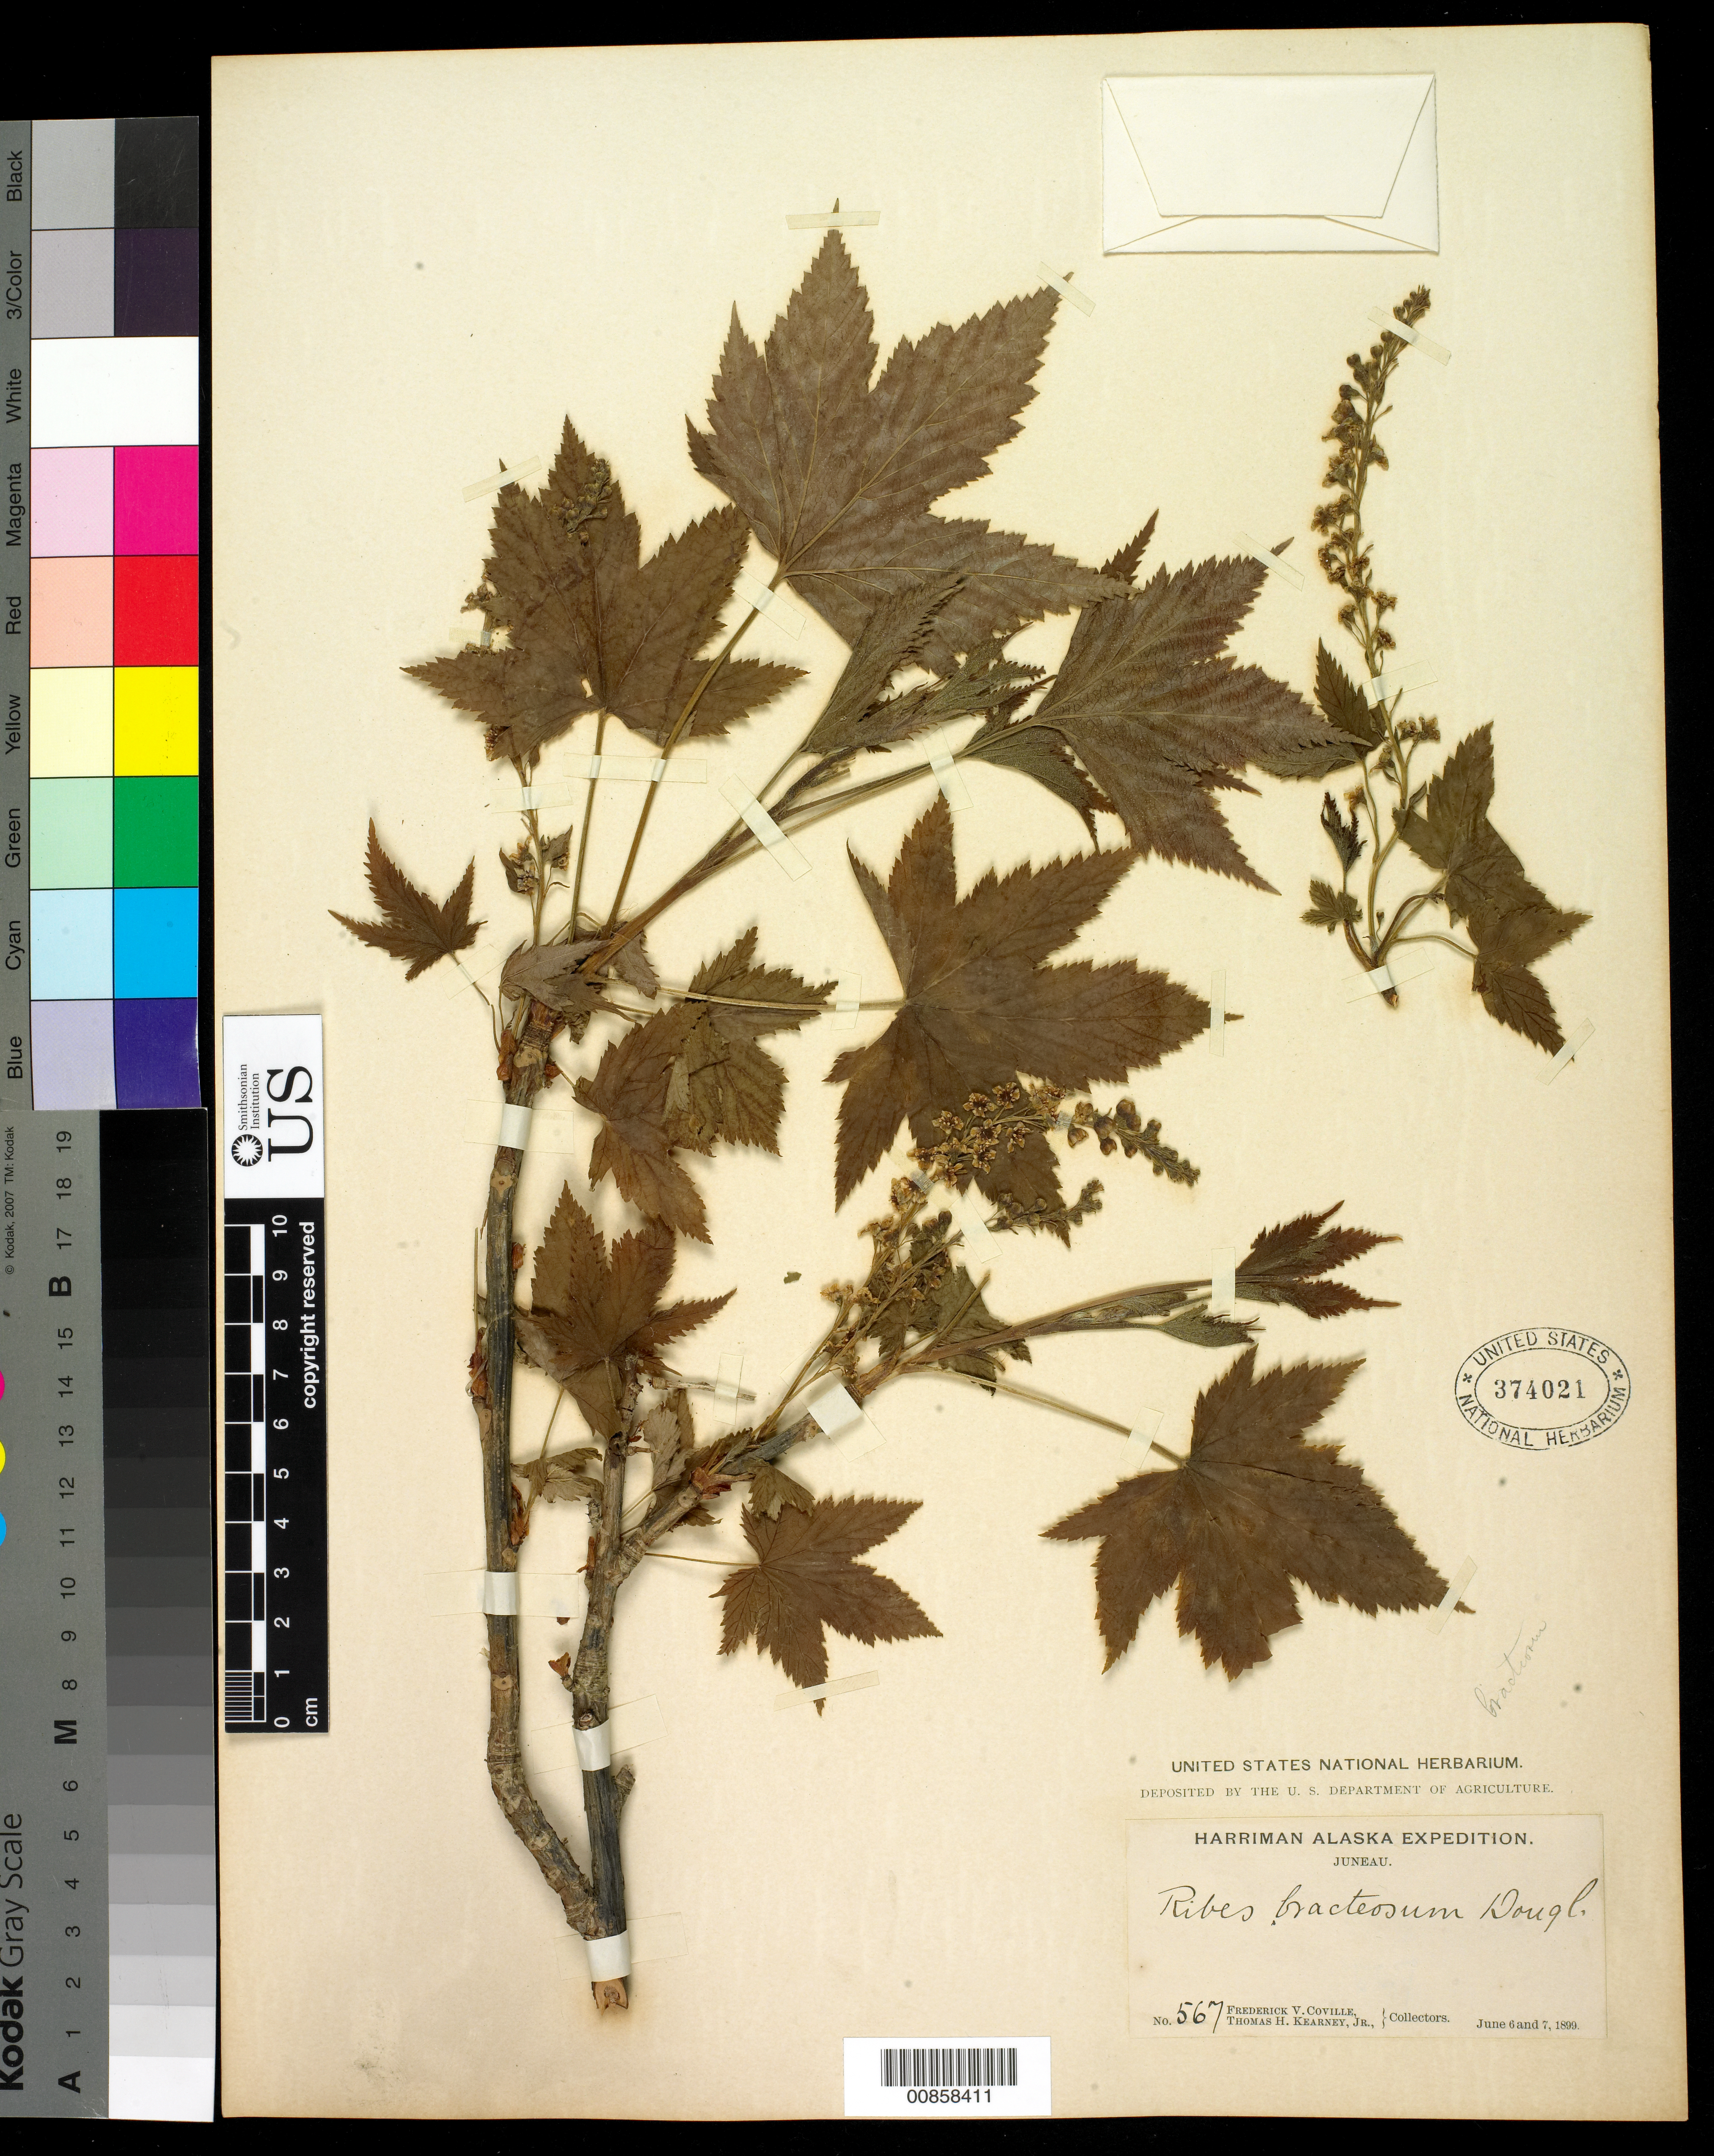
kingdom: Plantae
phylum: Tracheophyta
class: Magnoliopsida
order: Saxifragales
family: Grossulariaceae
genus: Ribes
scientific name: Ribes bracteosum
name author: Douglas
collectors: F. V. Coville & T. H. Kearney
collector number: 567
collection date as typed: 06 Jun 1899 to 07 Jun 1899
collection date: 1899-06-06/1899-06-07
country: United States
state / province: Alaska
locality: Juneau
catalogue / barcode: US 374021